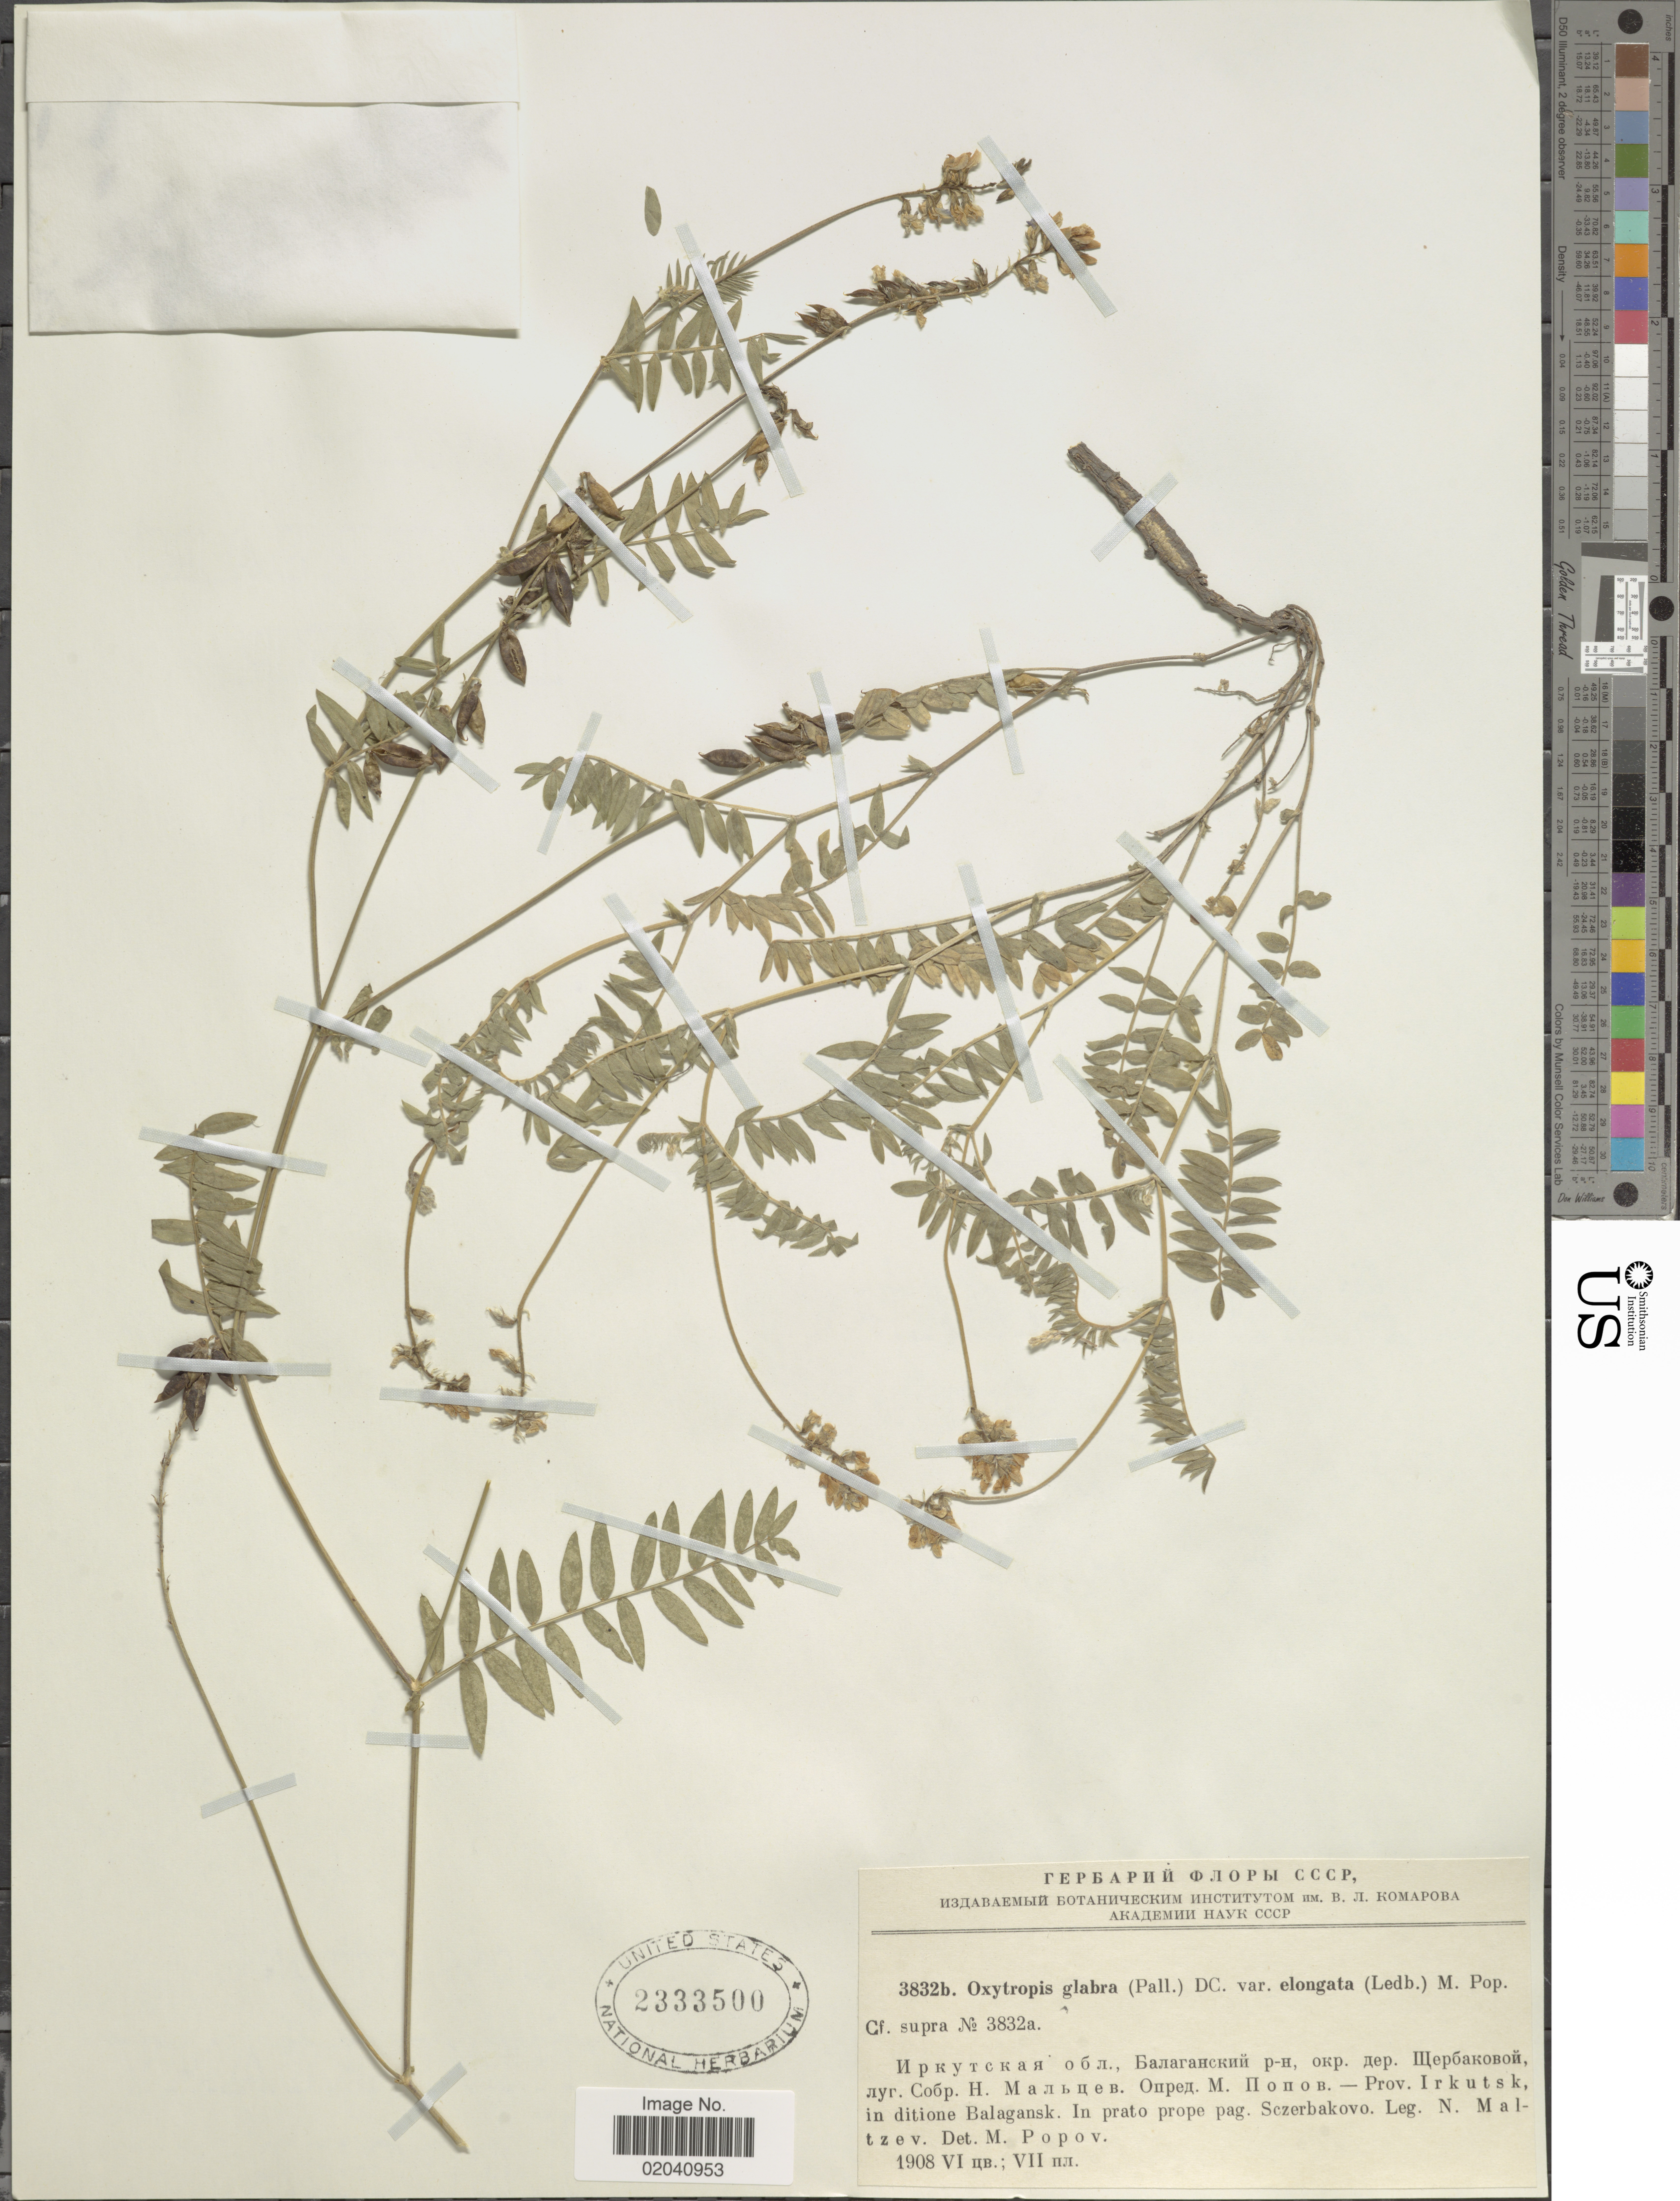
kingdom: Plantae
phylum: Tracheophyta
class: Magnoliopsida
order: Fabales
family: Fabaceae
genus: Oxytropis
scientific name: Oxytropis glabra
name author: DC.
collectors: N. Maltzev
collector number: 3832b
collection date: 1908-06/1908-07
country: Russian Federation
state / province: Irkutsk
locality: In ditione Balagansk, in prato prope pag. Sczerbakovo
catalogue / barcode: US 2333500